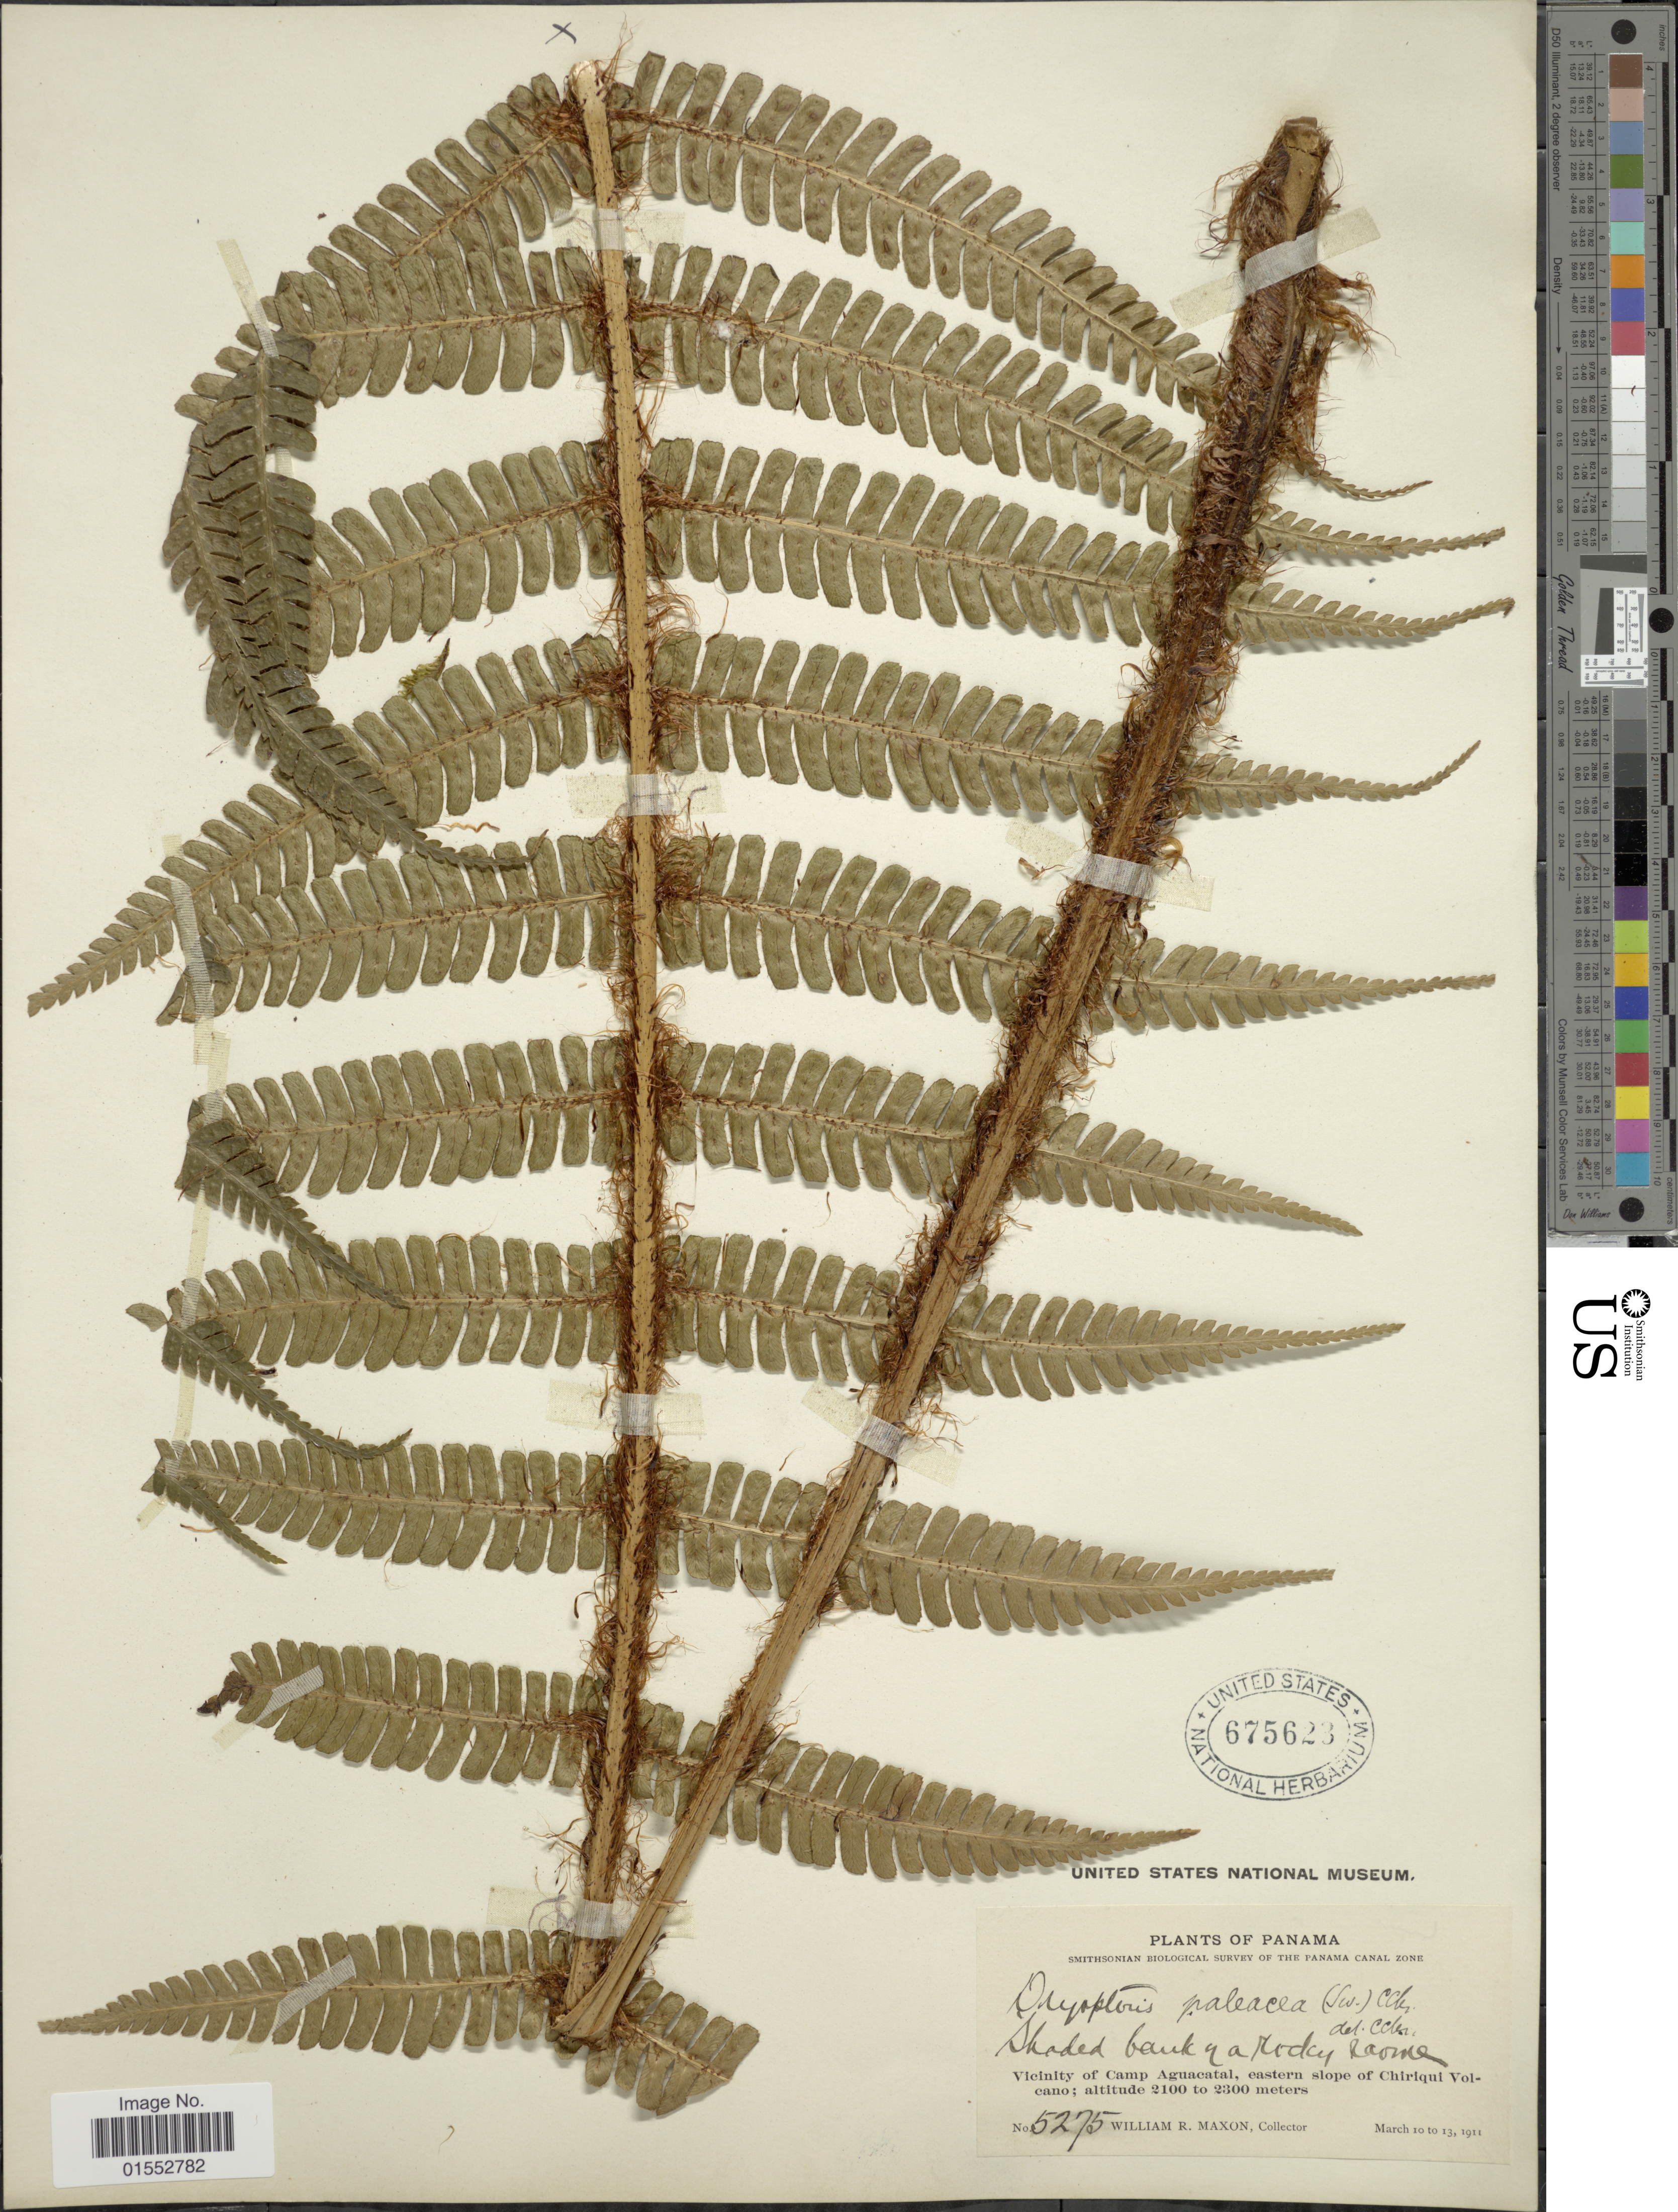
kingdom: Plantae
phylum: Tracheophyta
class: Polypodiopsida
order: Polypodiales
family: Dryopteridaceae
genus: Dryopteris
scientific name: Dryopteris wallichiana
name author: (Spreng.) Hyl.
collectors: W. R. Maxon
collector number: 5275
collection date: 1911-03-10/1911-03-13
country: Panama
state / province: Chiriqui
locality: Vicinity of Camp Aguacatal, eastern slope of Chiriqui Volcano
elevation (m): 2100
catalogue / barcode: US 675623